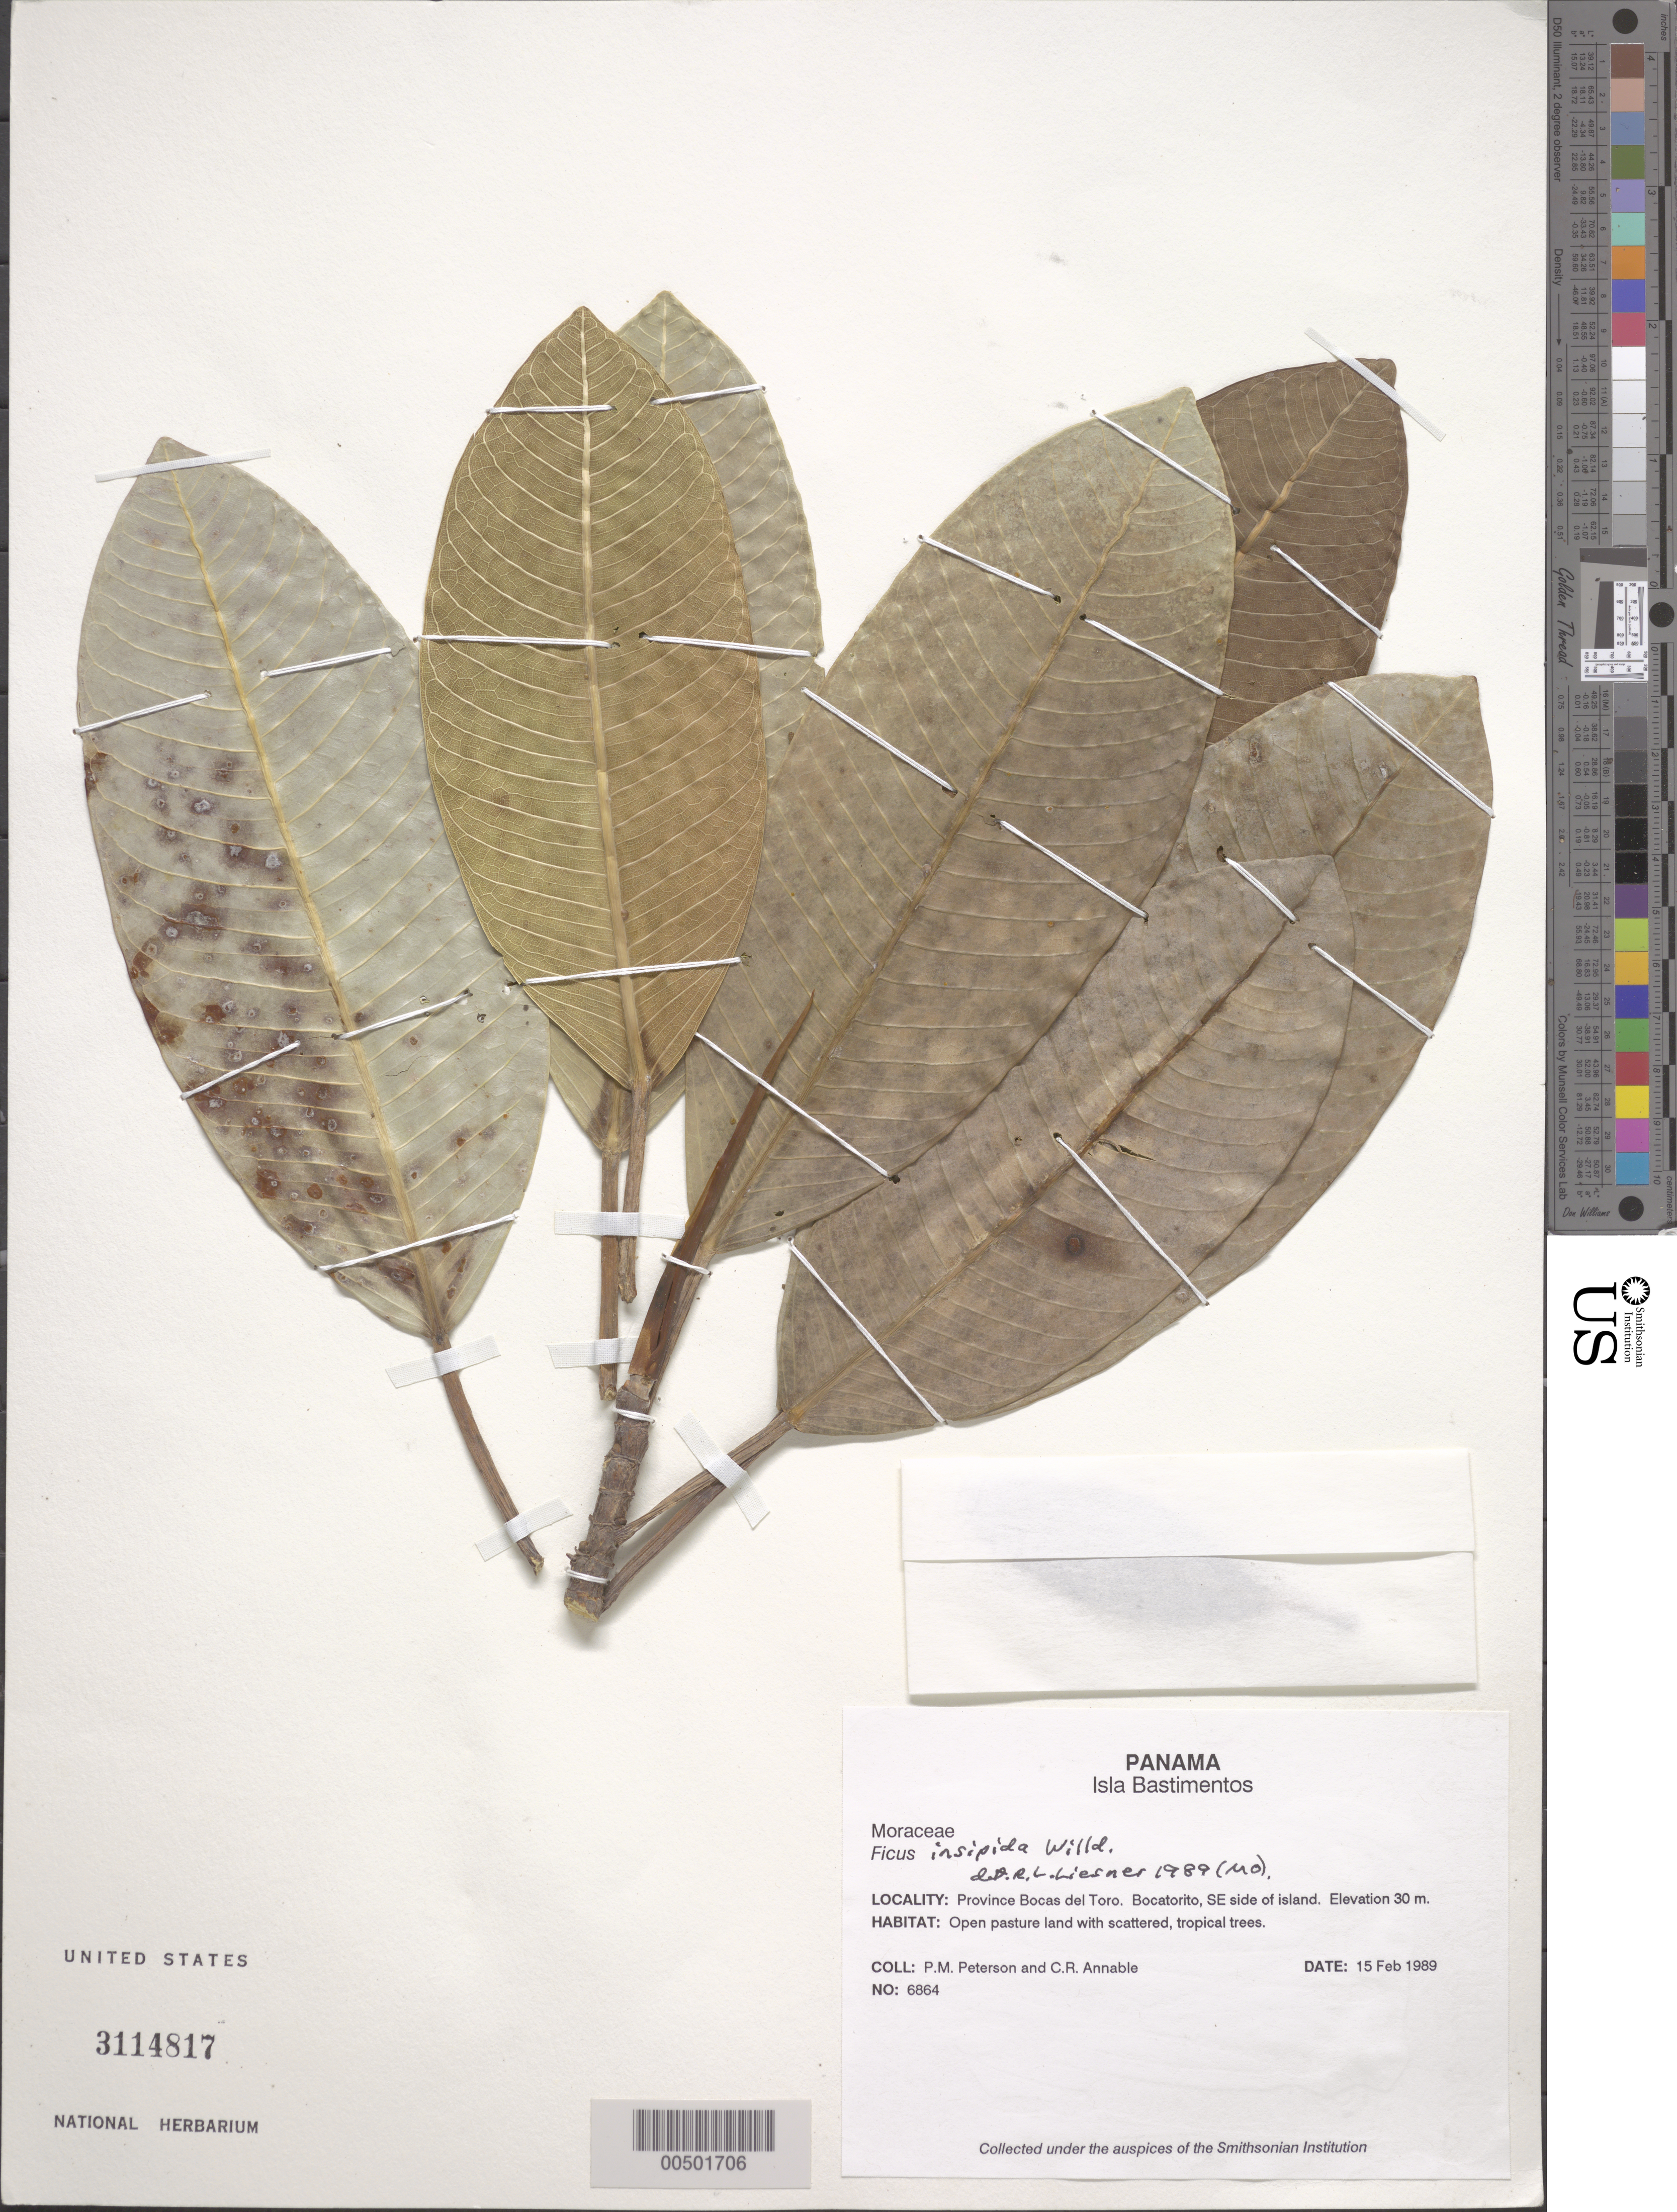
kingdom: Plantae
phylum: Tracheophyta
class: Magnoliopsida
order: Rosales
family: Moraceae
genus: Ficus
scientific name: Ficus insipida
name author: Willd.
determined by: Liesner, R. L.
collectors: P. M. Peterson & C. R. Annable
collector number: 06864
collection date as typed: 15 Feb 1989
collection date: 1989-02-15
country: Panama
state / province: Bocas del Toro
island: San Cristóbal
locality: Isla San Cristobal, BocaTorito, SE side of Island.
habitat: Open pasture land with scattered, tropical trees.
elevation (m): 30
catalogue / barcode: US 3114817